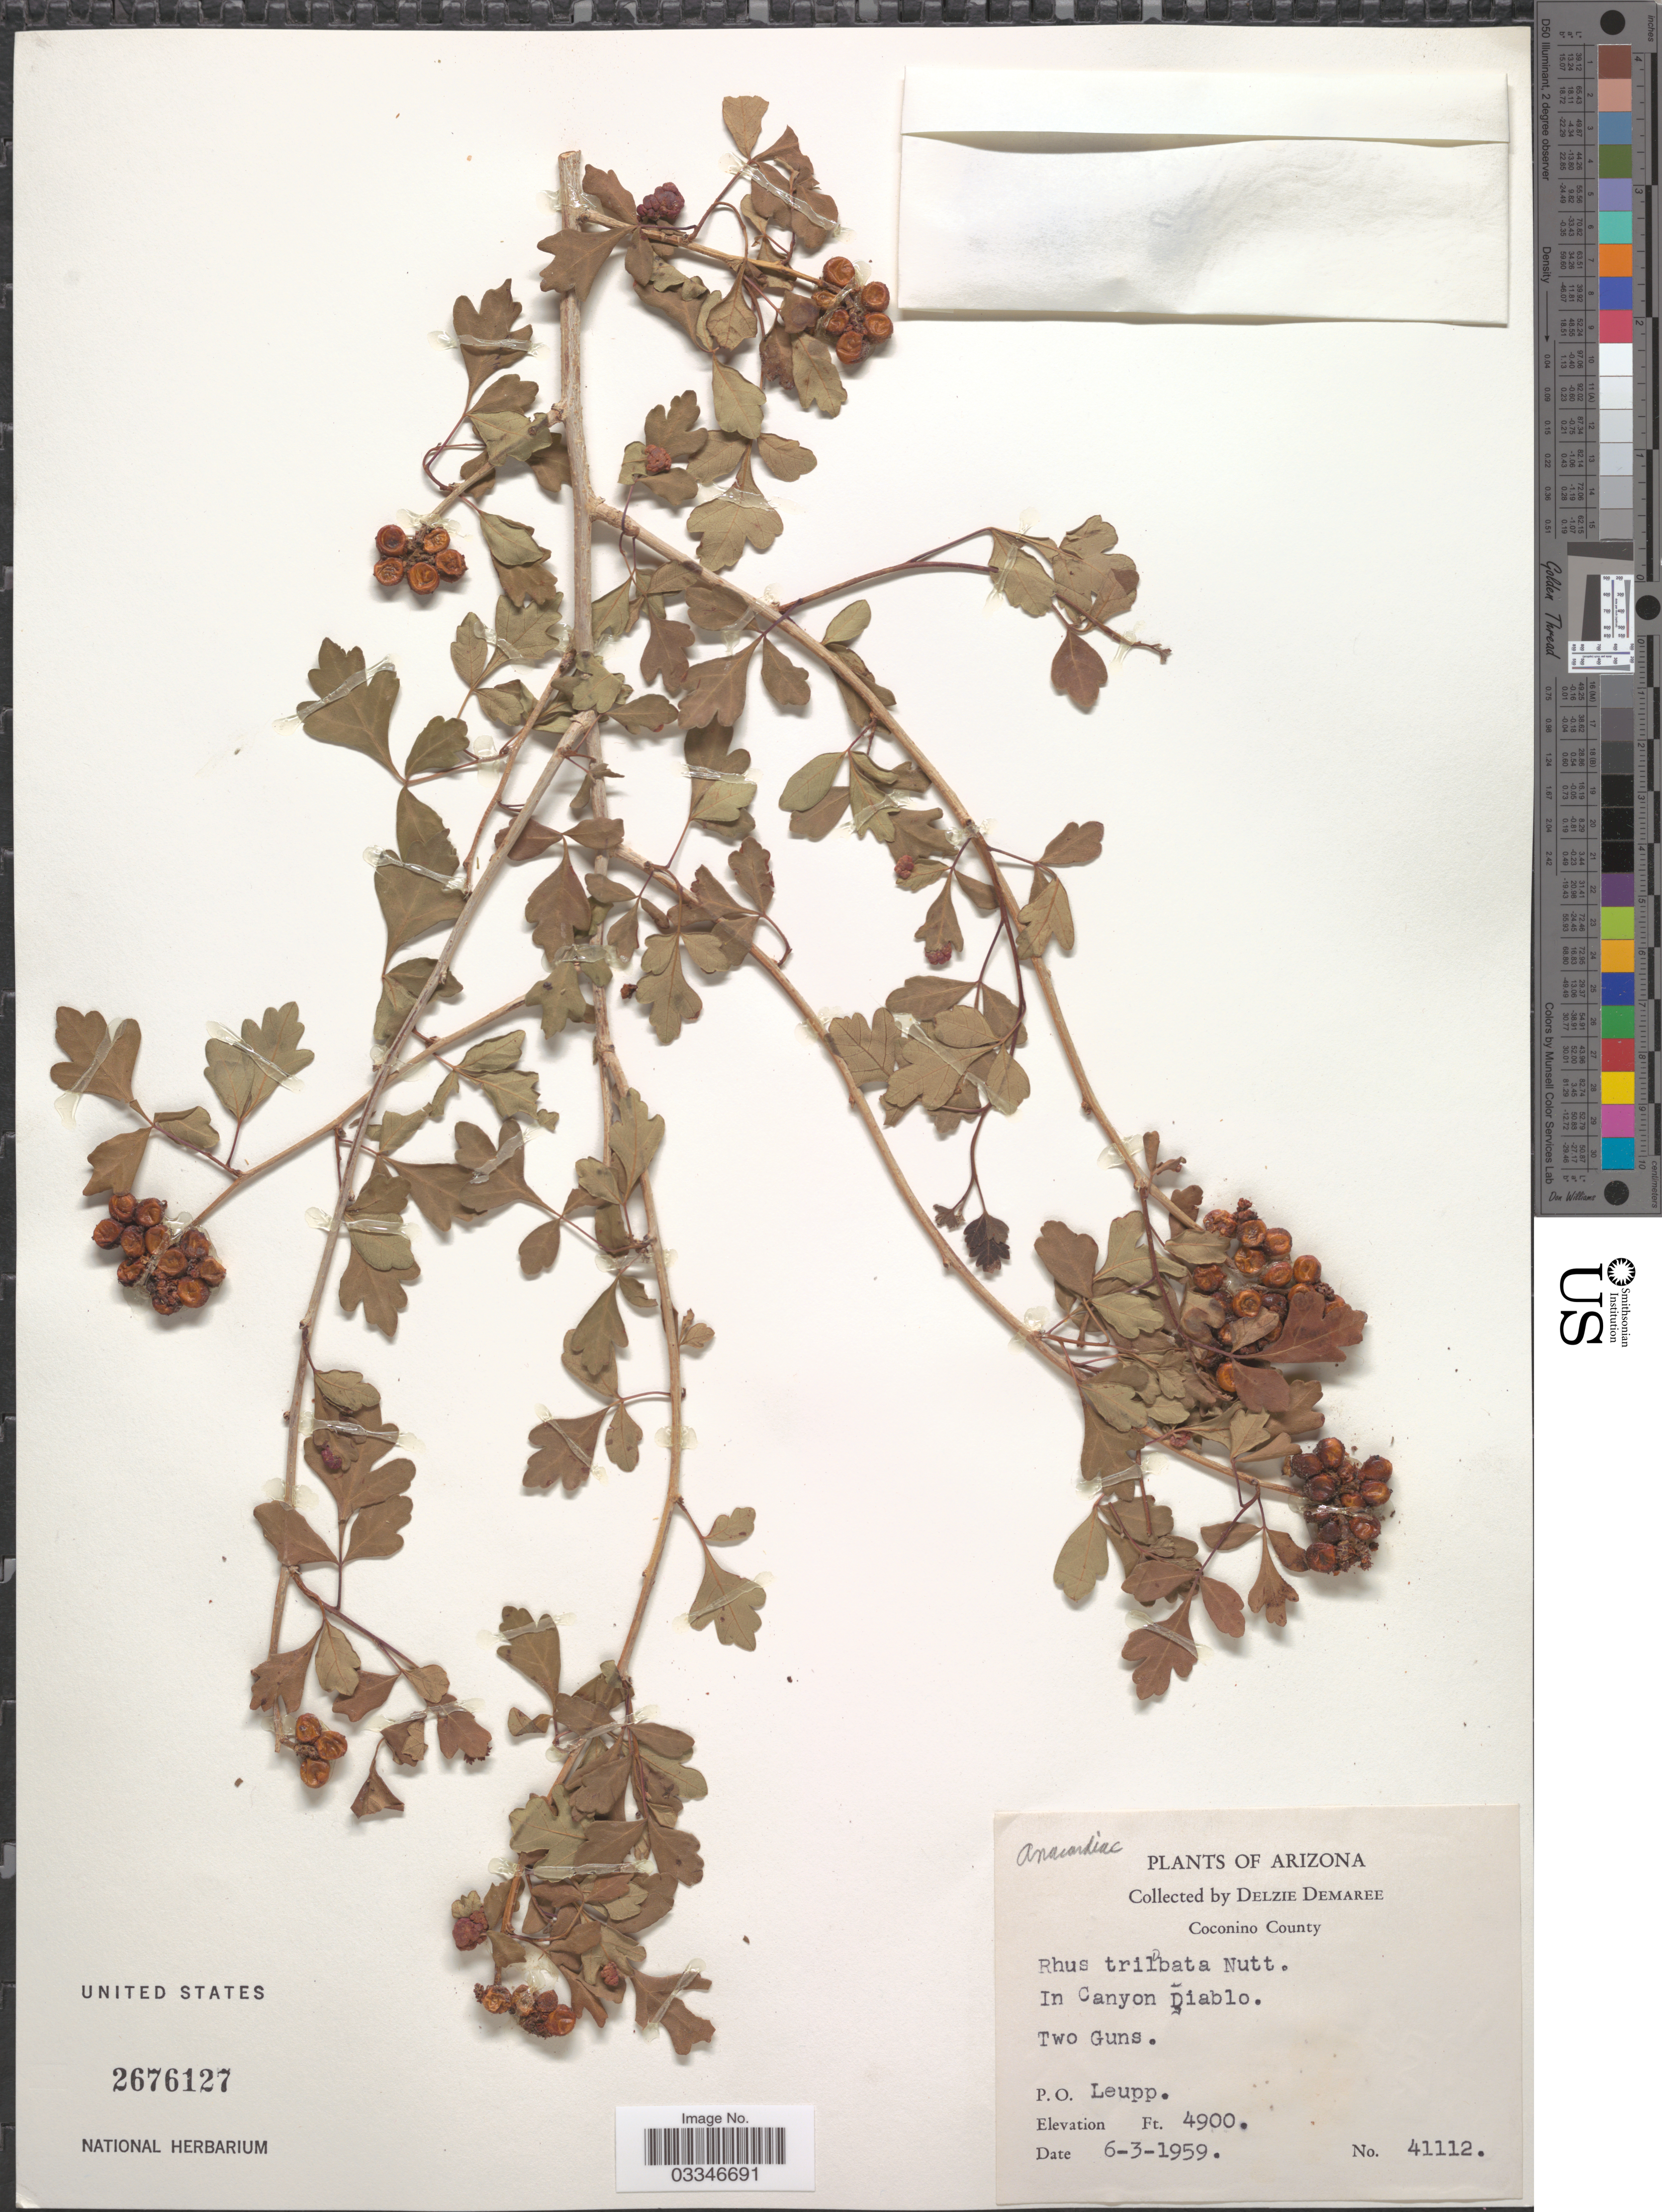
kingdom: Plantae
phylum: Tracheophyta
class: Magnoliopsida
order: Sapindales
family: Anacardiaceae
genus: Rhus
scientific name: Rhus trilobata var. typica Munz & Sloane ined.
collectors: D. Demaree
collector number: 41112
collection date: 1959-06-03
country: United States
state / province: Arizona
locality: Coconino County. In Canyon Diablo. Two Guns. P.O. Leupp.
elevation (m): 1494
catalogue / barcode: US 2676127